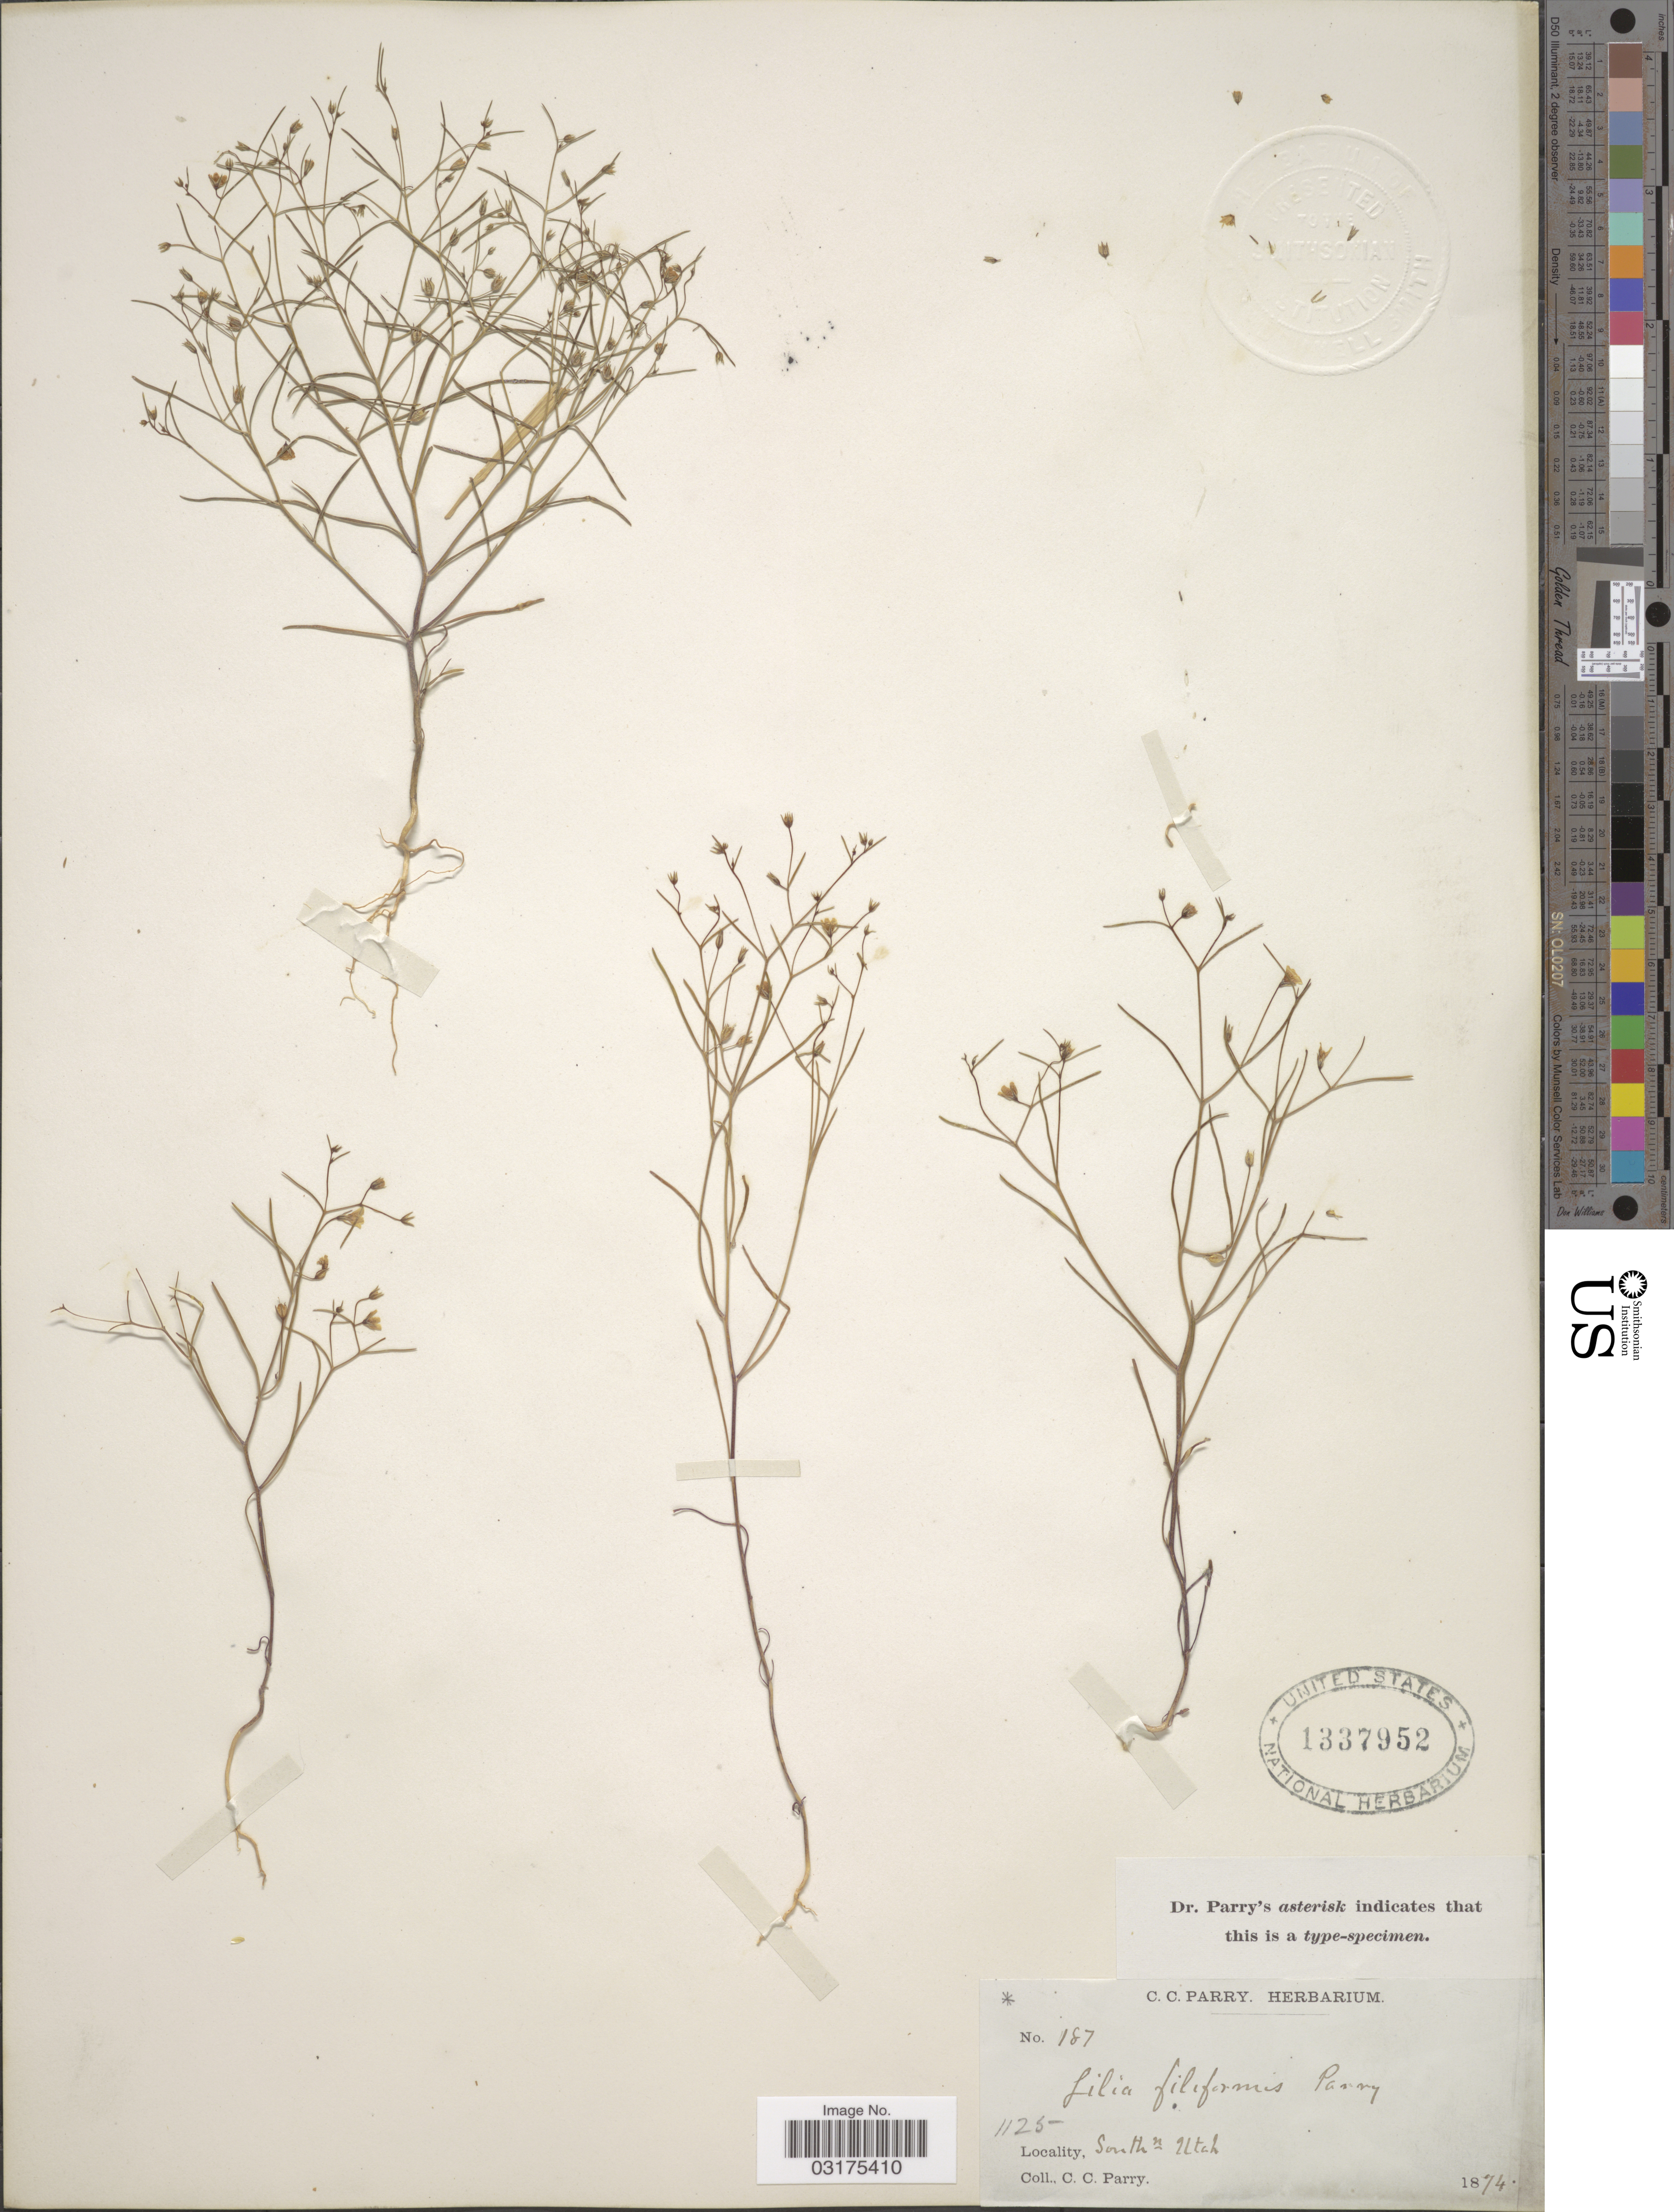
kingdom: Plantae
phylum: Tracheophyta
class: Magnoliopsida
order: Ericales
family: Polemoniaceae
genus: Linanthus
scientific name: Linanthus filiformis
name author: (Parry ex A. Gray) J.M. Porter & L.A. Johnson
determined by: Strong, Mark T., (BOT), Smithsonian Institution - National Museum of Natural History (UNITED STATES)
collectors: C. C. Parry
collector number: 187/1125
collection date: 1874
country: United States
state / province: Utah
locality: Southn Utah.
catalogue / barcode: US 1337952